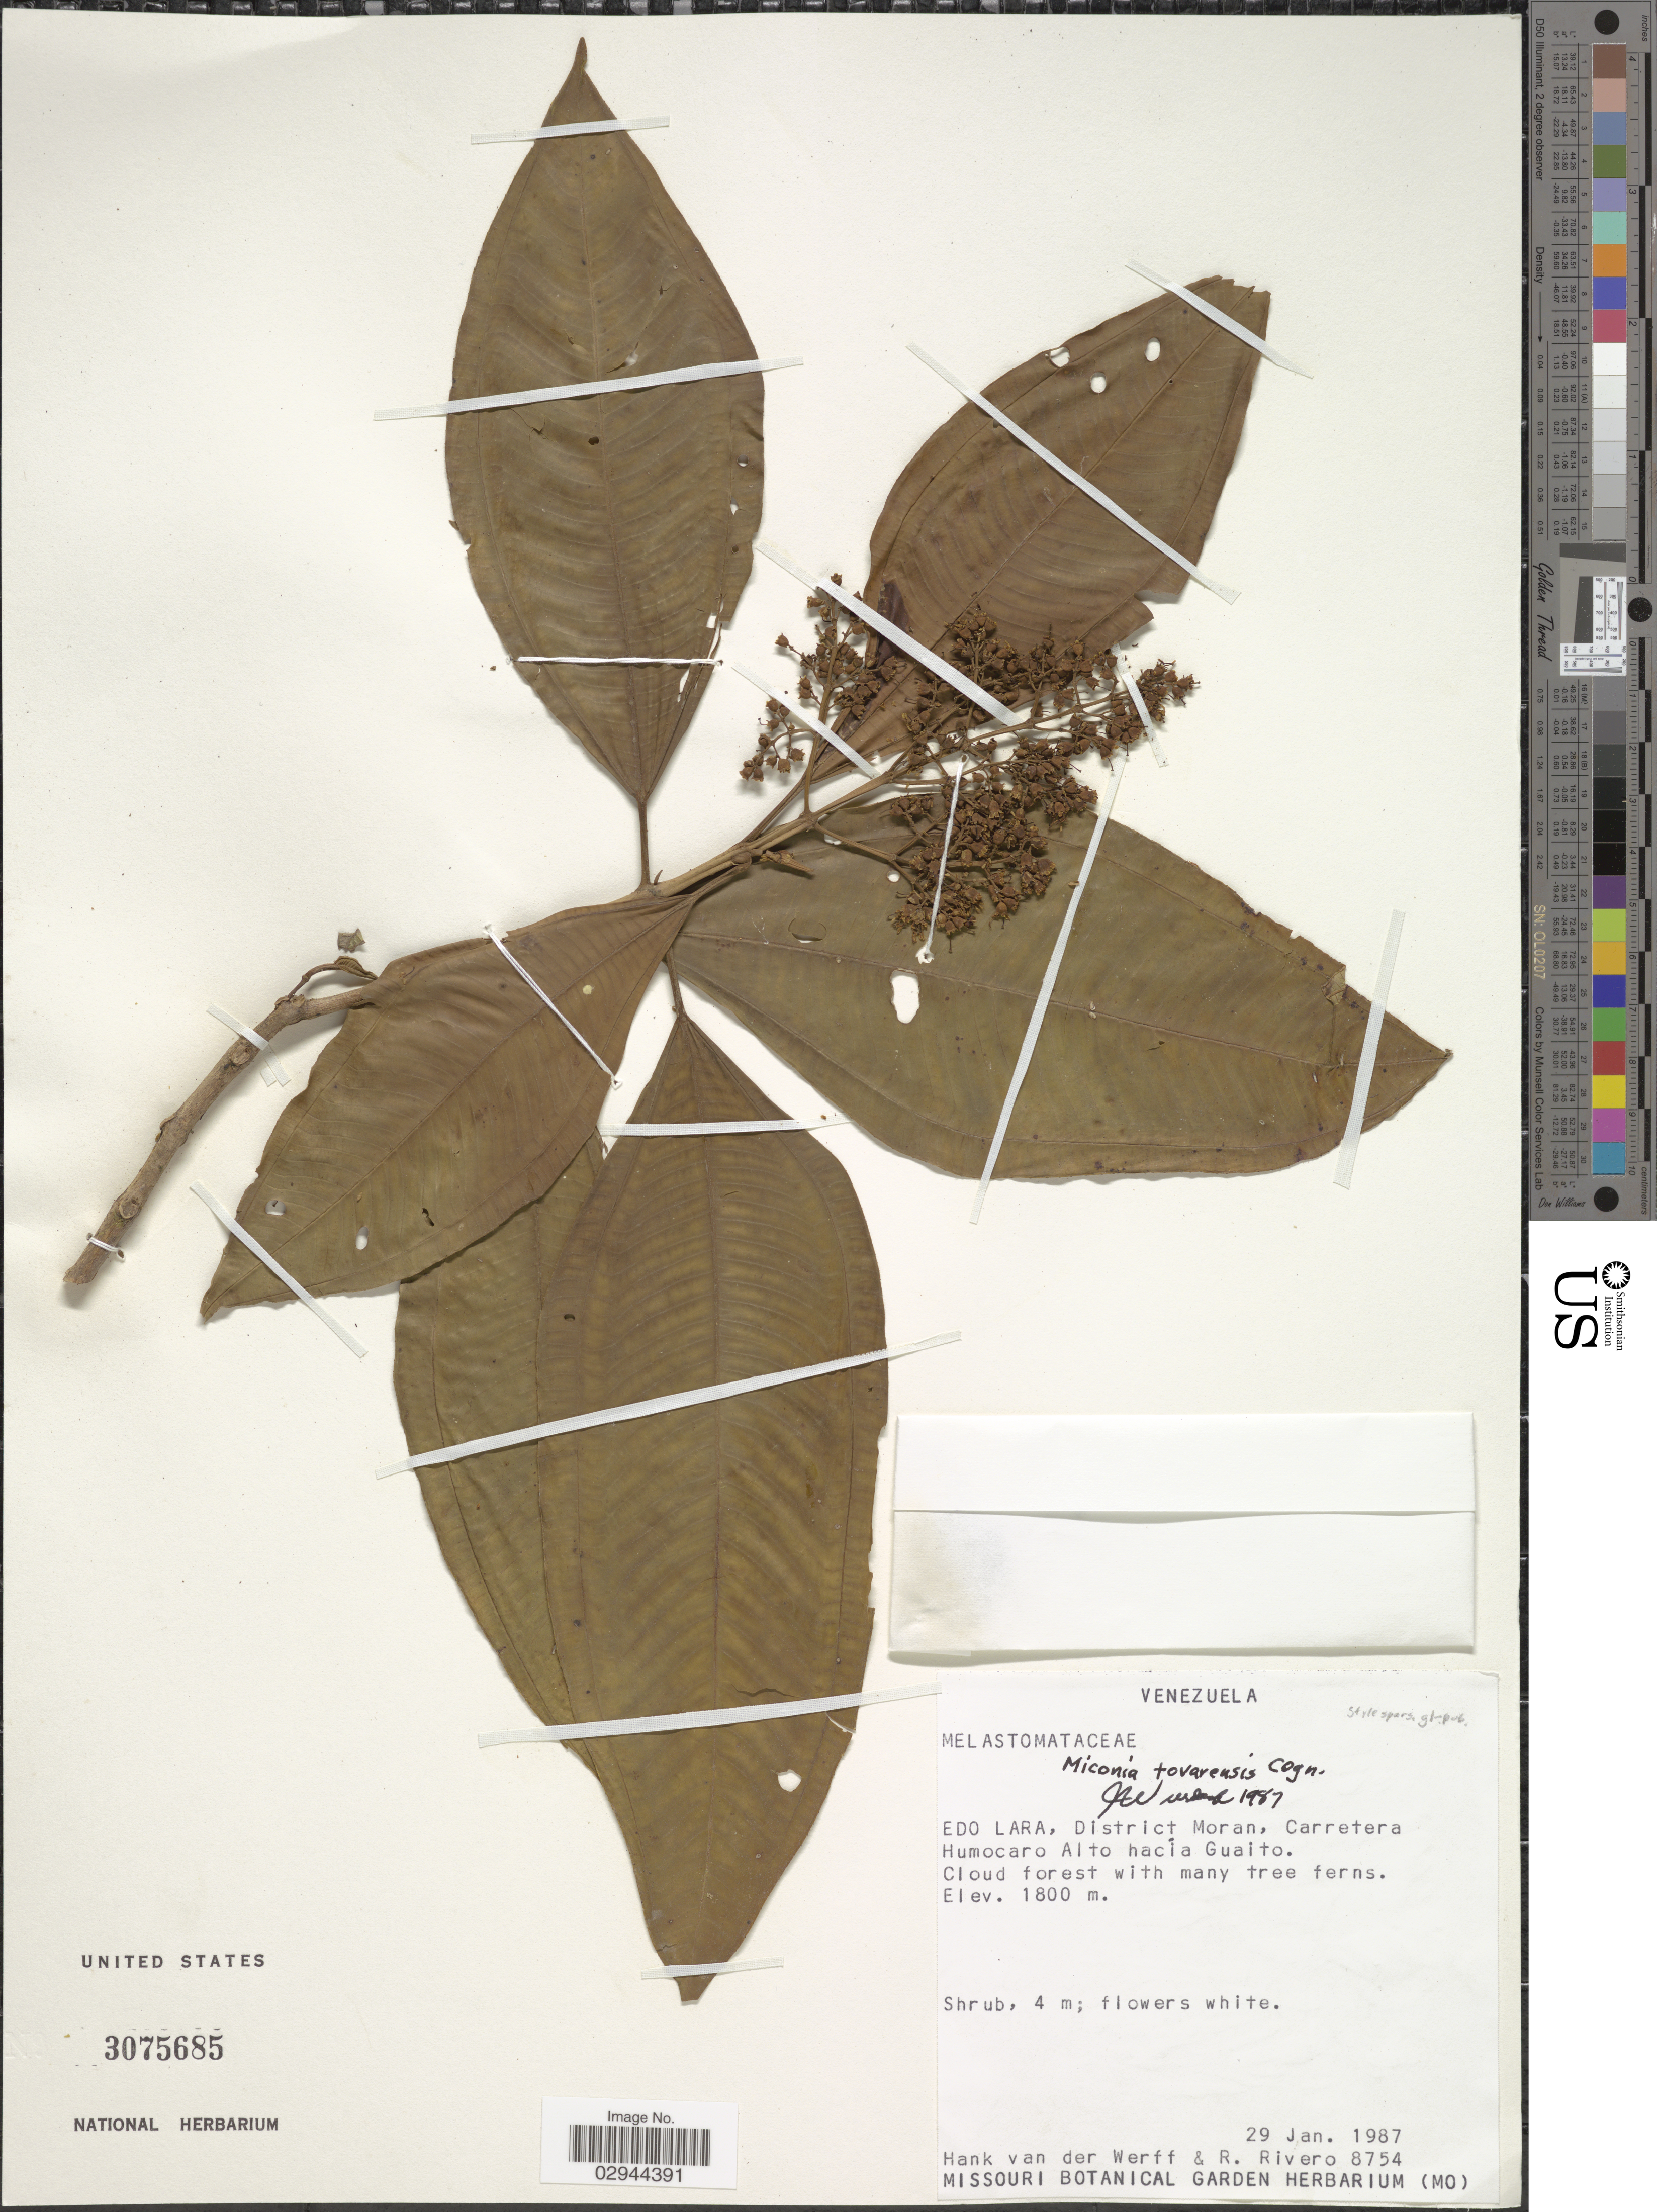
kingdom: Plantae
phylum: Tracheophyta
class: Magnoliopsida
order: Myrtales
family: Melastomataceae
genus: Miconia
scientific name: Miconia tovarensis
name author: Cogn.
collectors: H. van der Werff & R. Rivero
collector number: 8754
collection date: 1987-01-29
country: Venezuela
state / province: Lara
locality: District Moran, Carretera Humocaro Alto hacía Guaito.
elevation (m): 1800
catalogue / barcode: US 3075685